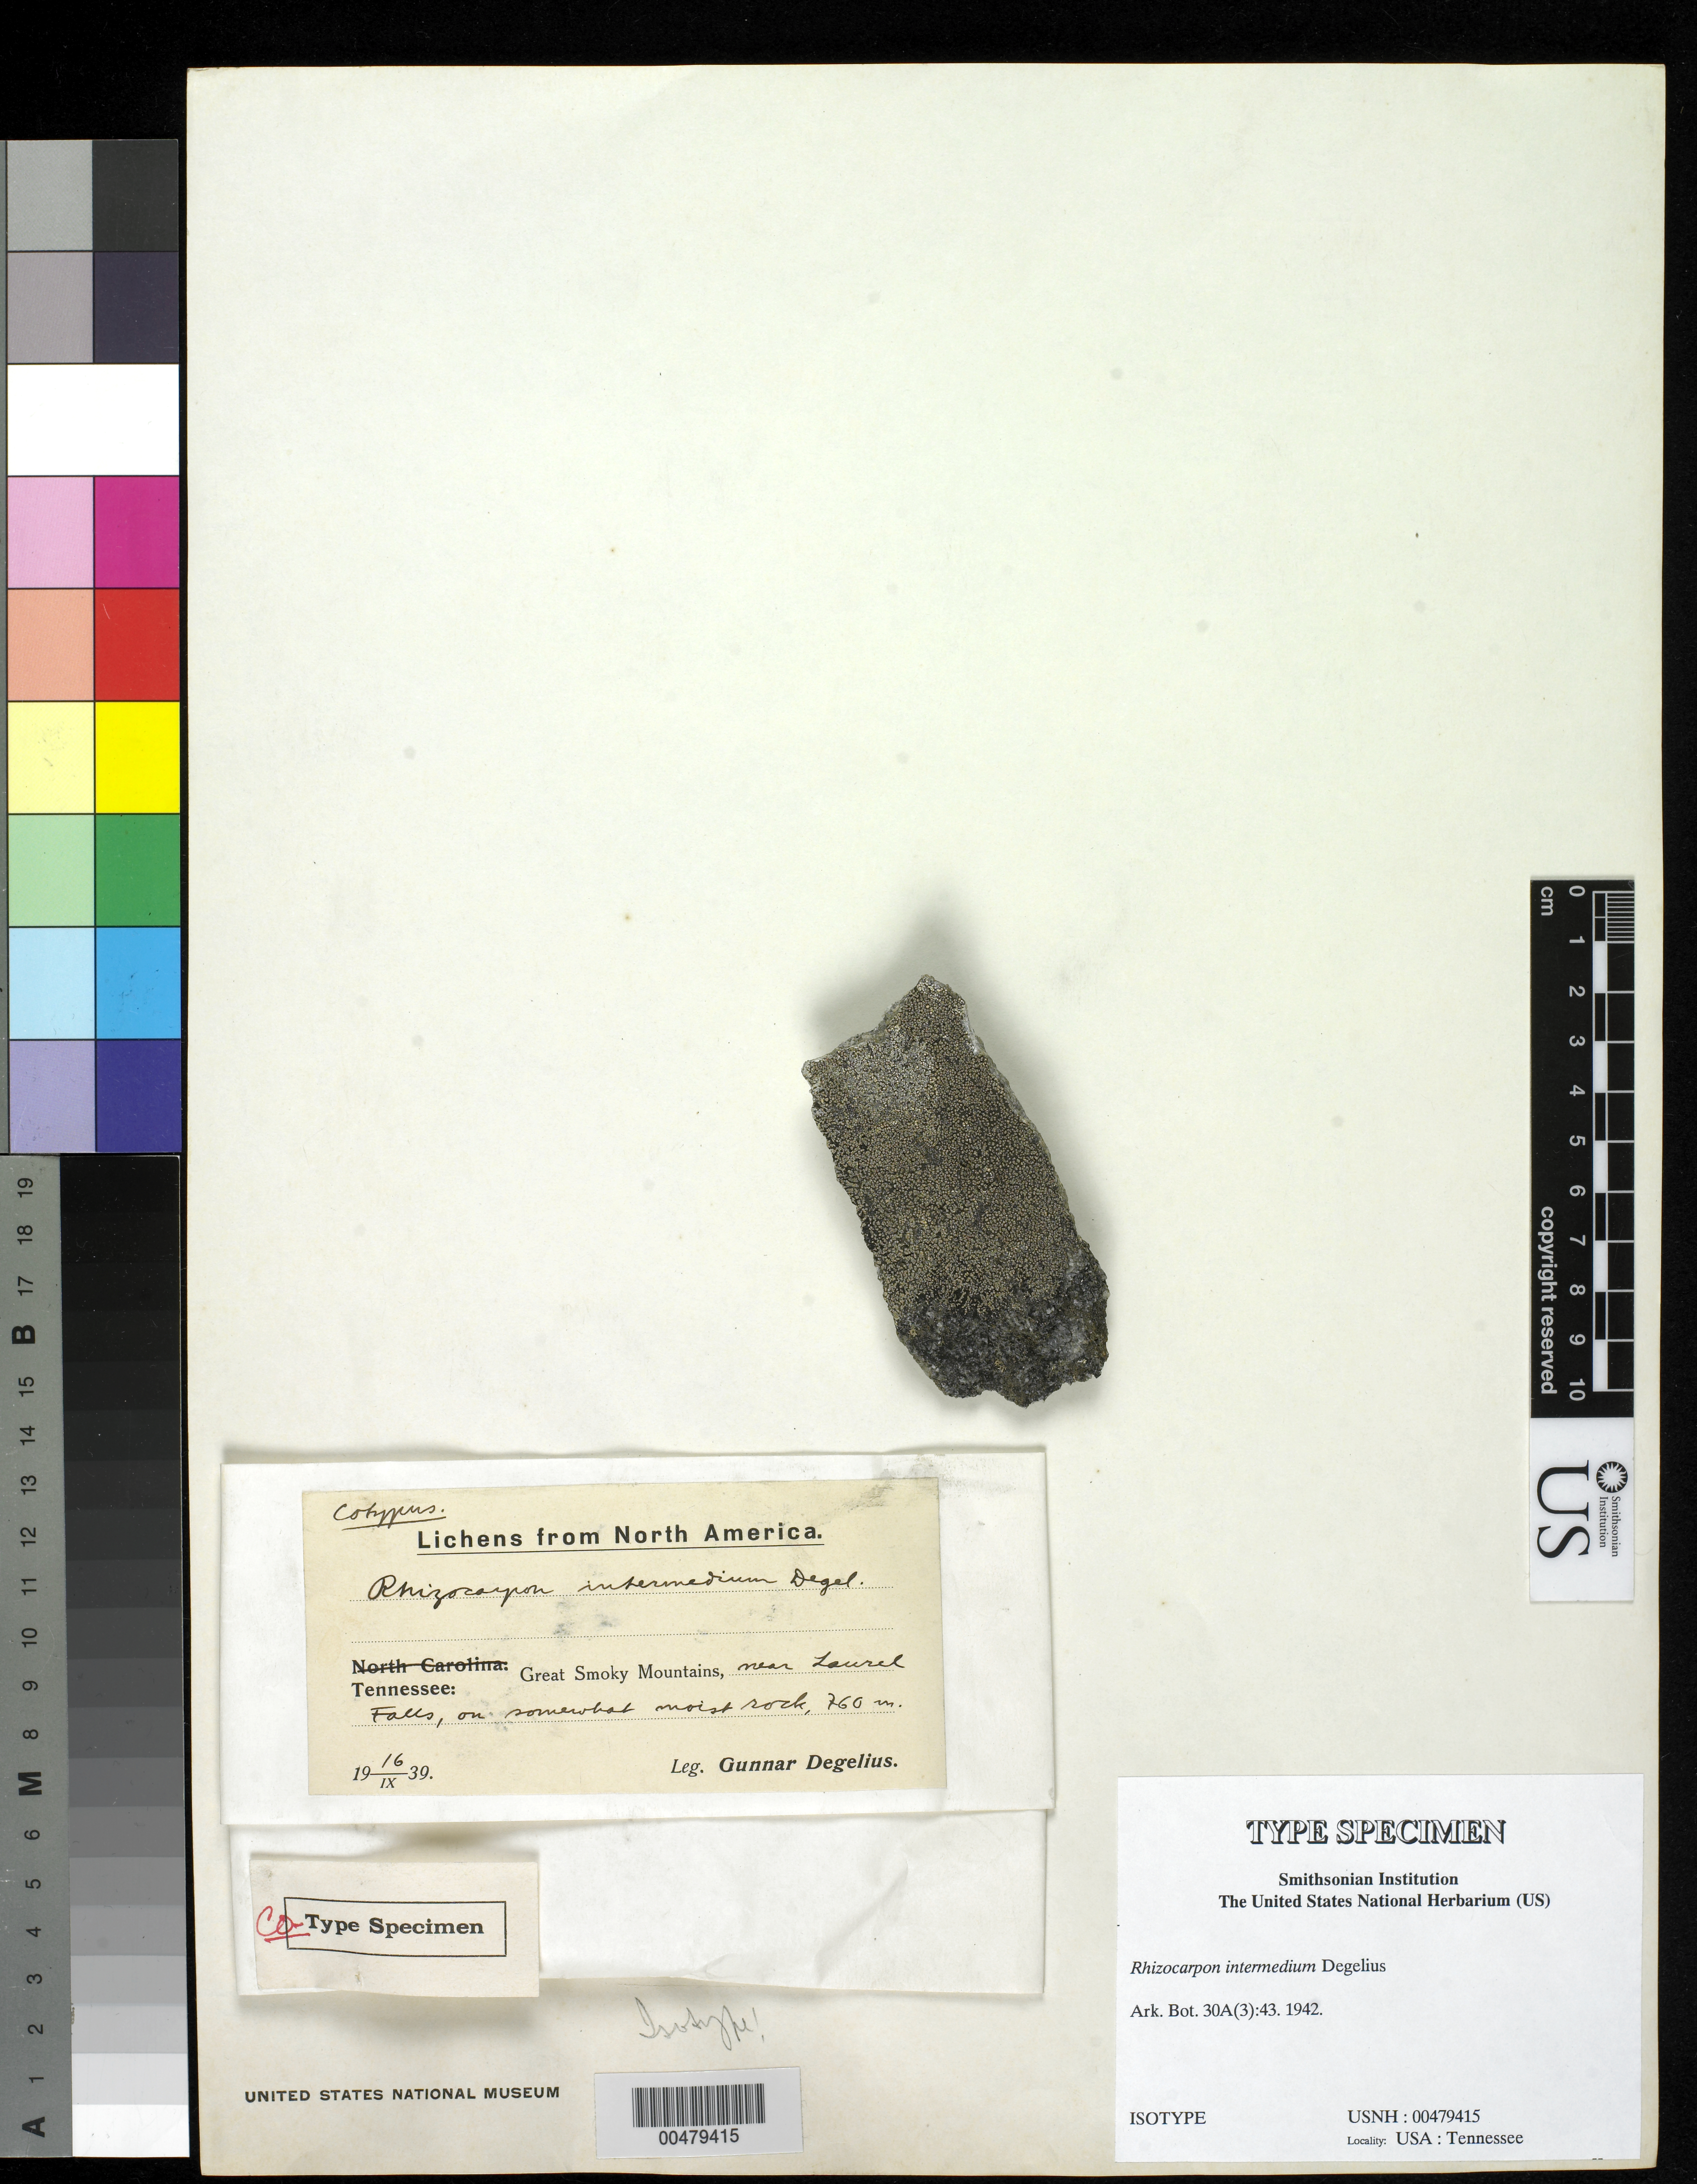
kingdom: Fungi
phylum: Ascomycota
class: Lecanoromycetes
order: Rhizocarpales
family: Rhizocarpaceae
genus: Rhizocarpon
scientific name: Rhizocarpon intermedium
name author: Degel.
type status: Isotype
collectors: G. B. F. Degelius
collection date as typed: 16 Sep 1939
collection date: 1939-09-16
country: United States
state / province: Tennessee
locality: Great Smoky Mountains.